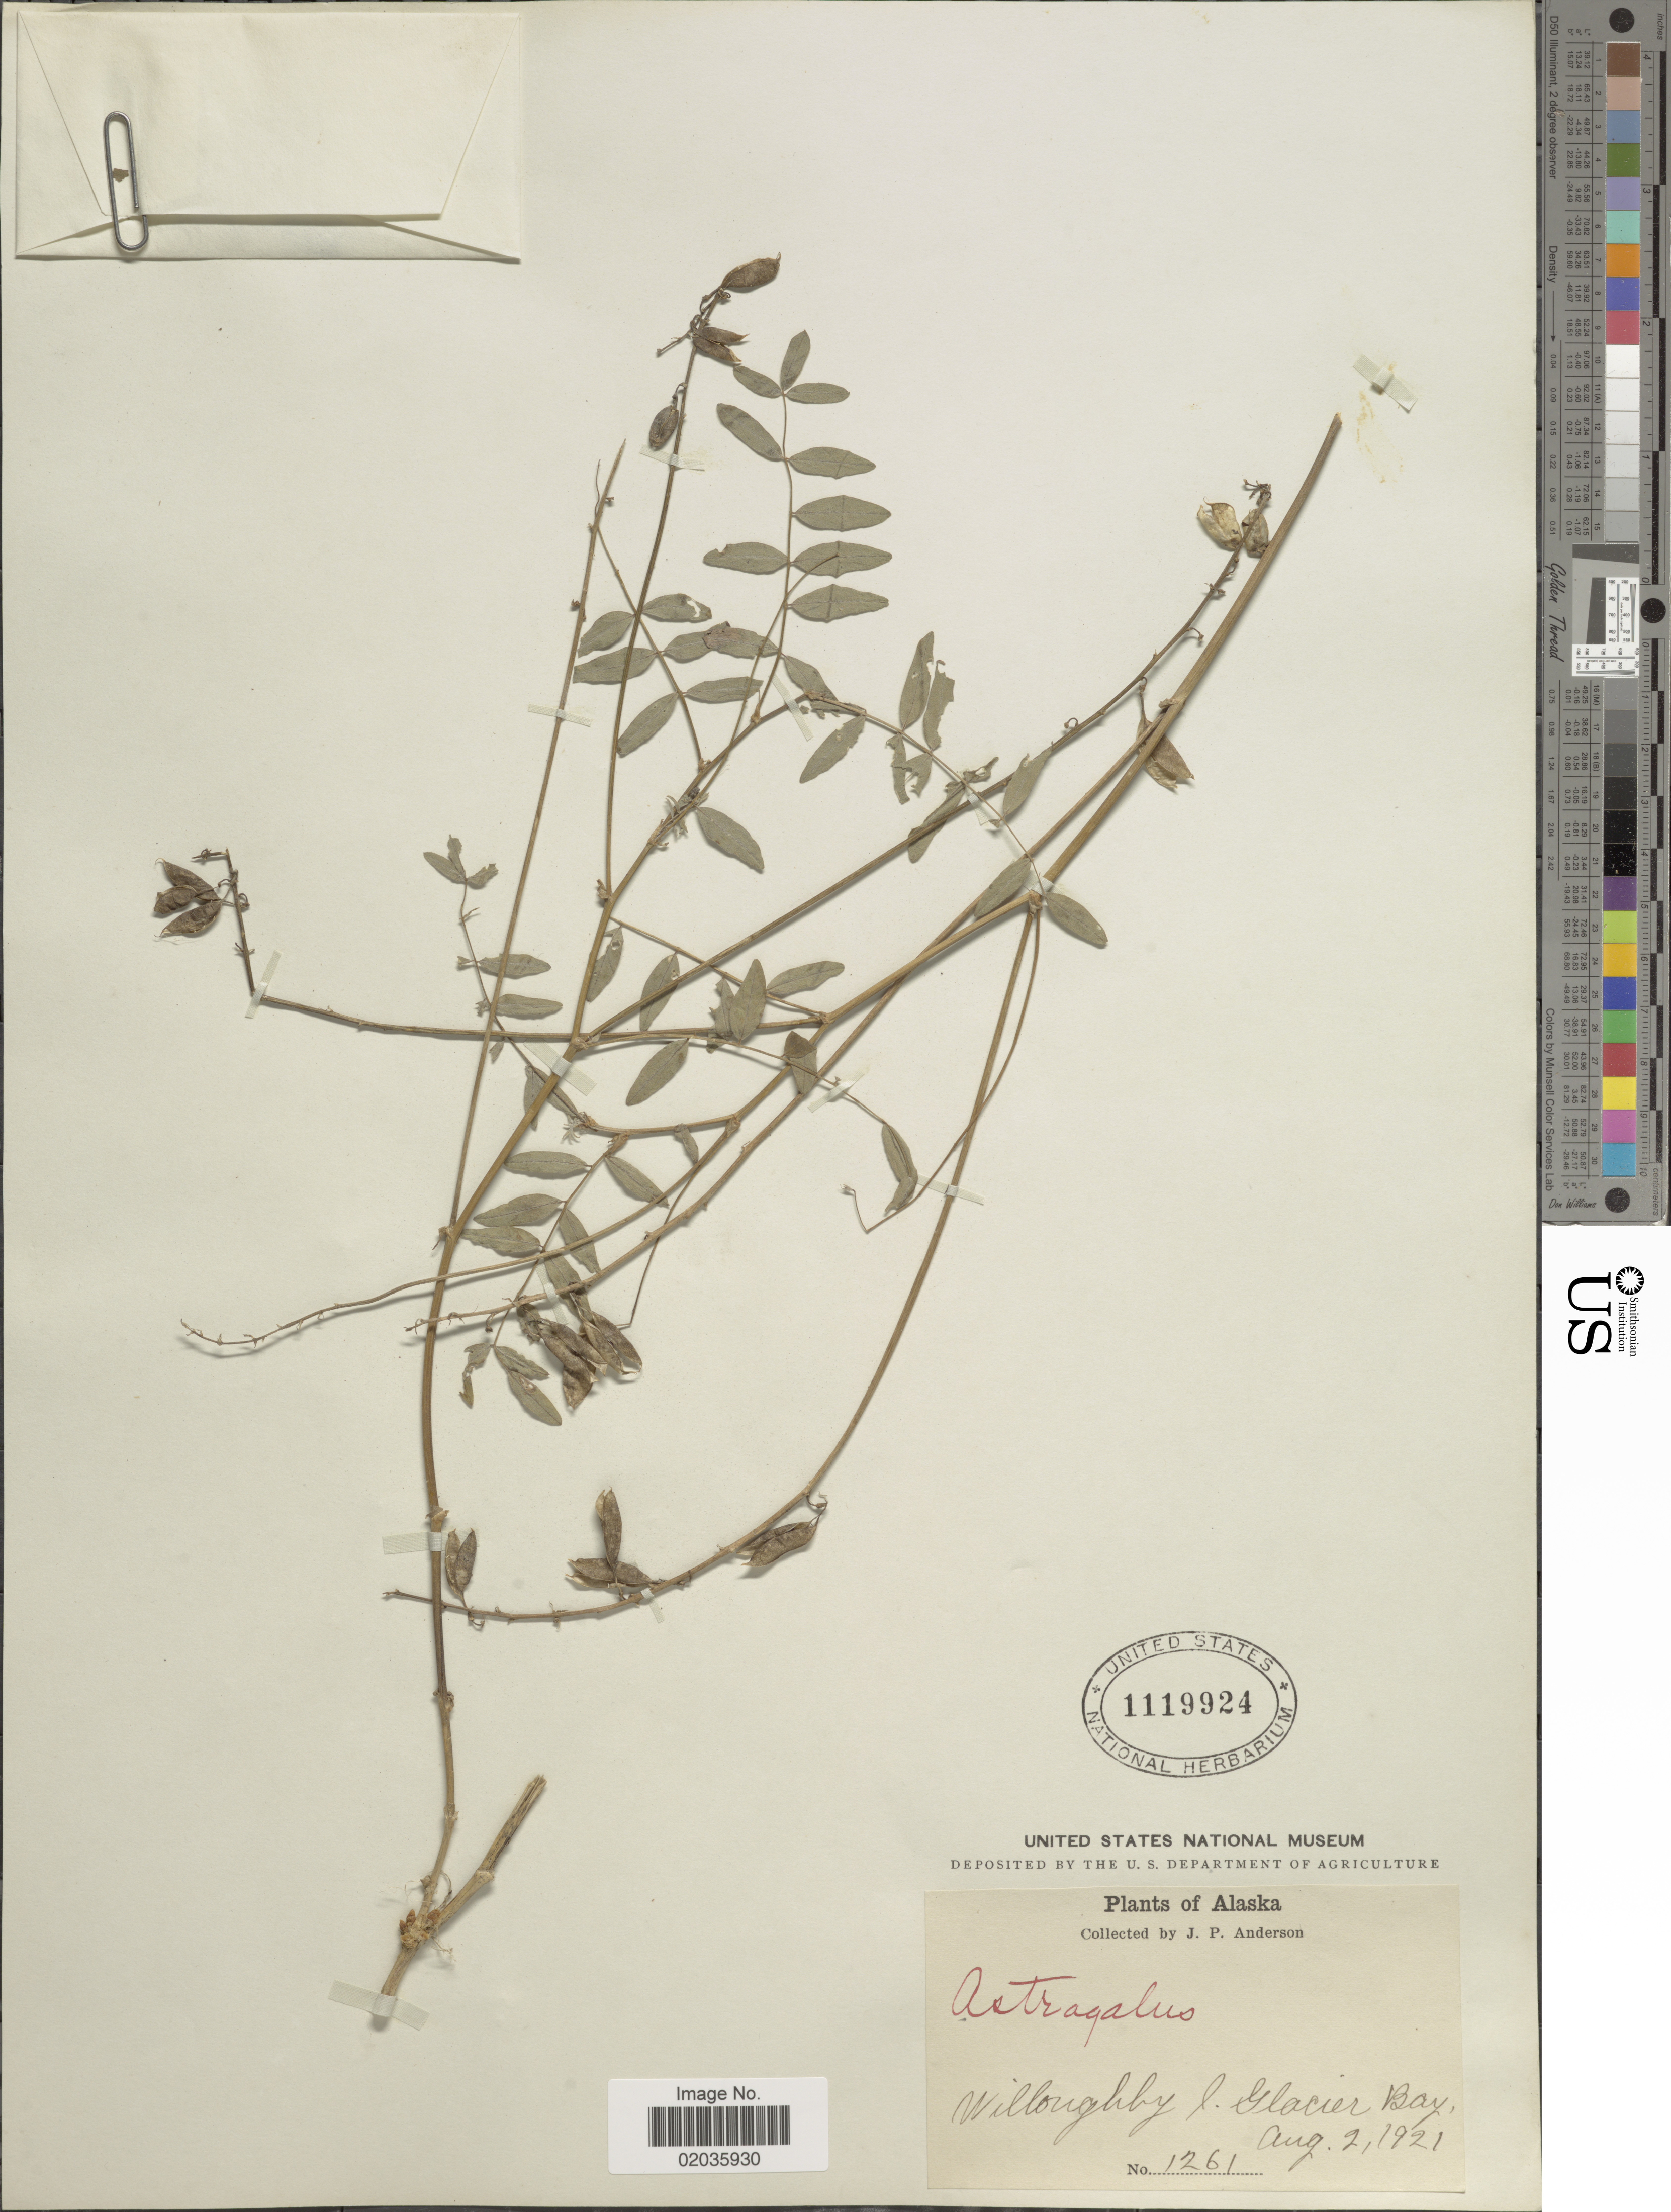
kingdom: Plantae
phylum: Tracheophyta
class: Magnoliopsida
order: Fabales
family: Fabaceae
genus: Astragalus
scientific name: Astragalus sp.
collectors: J. P. Anderson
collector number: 1261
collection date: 1921-08-02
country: United States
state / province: Alaska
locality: Alaska, Willoughby J. Glacier Bay.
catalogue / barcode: US 1119924